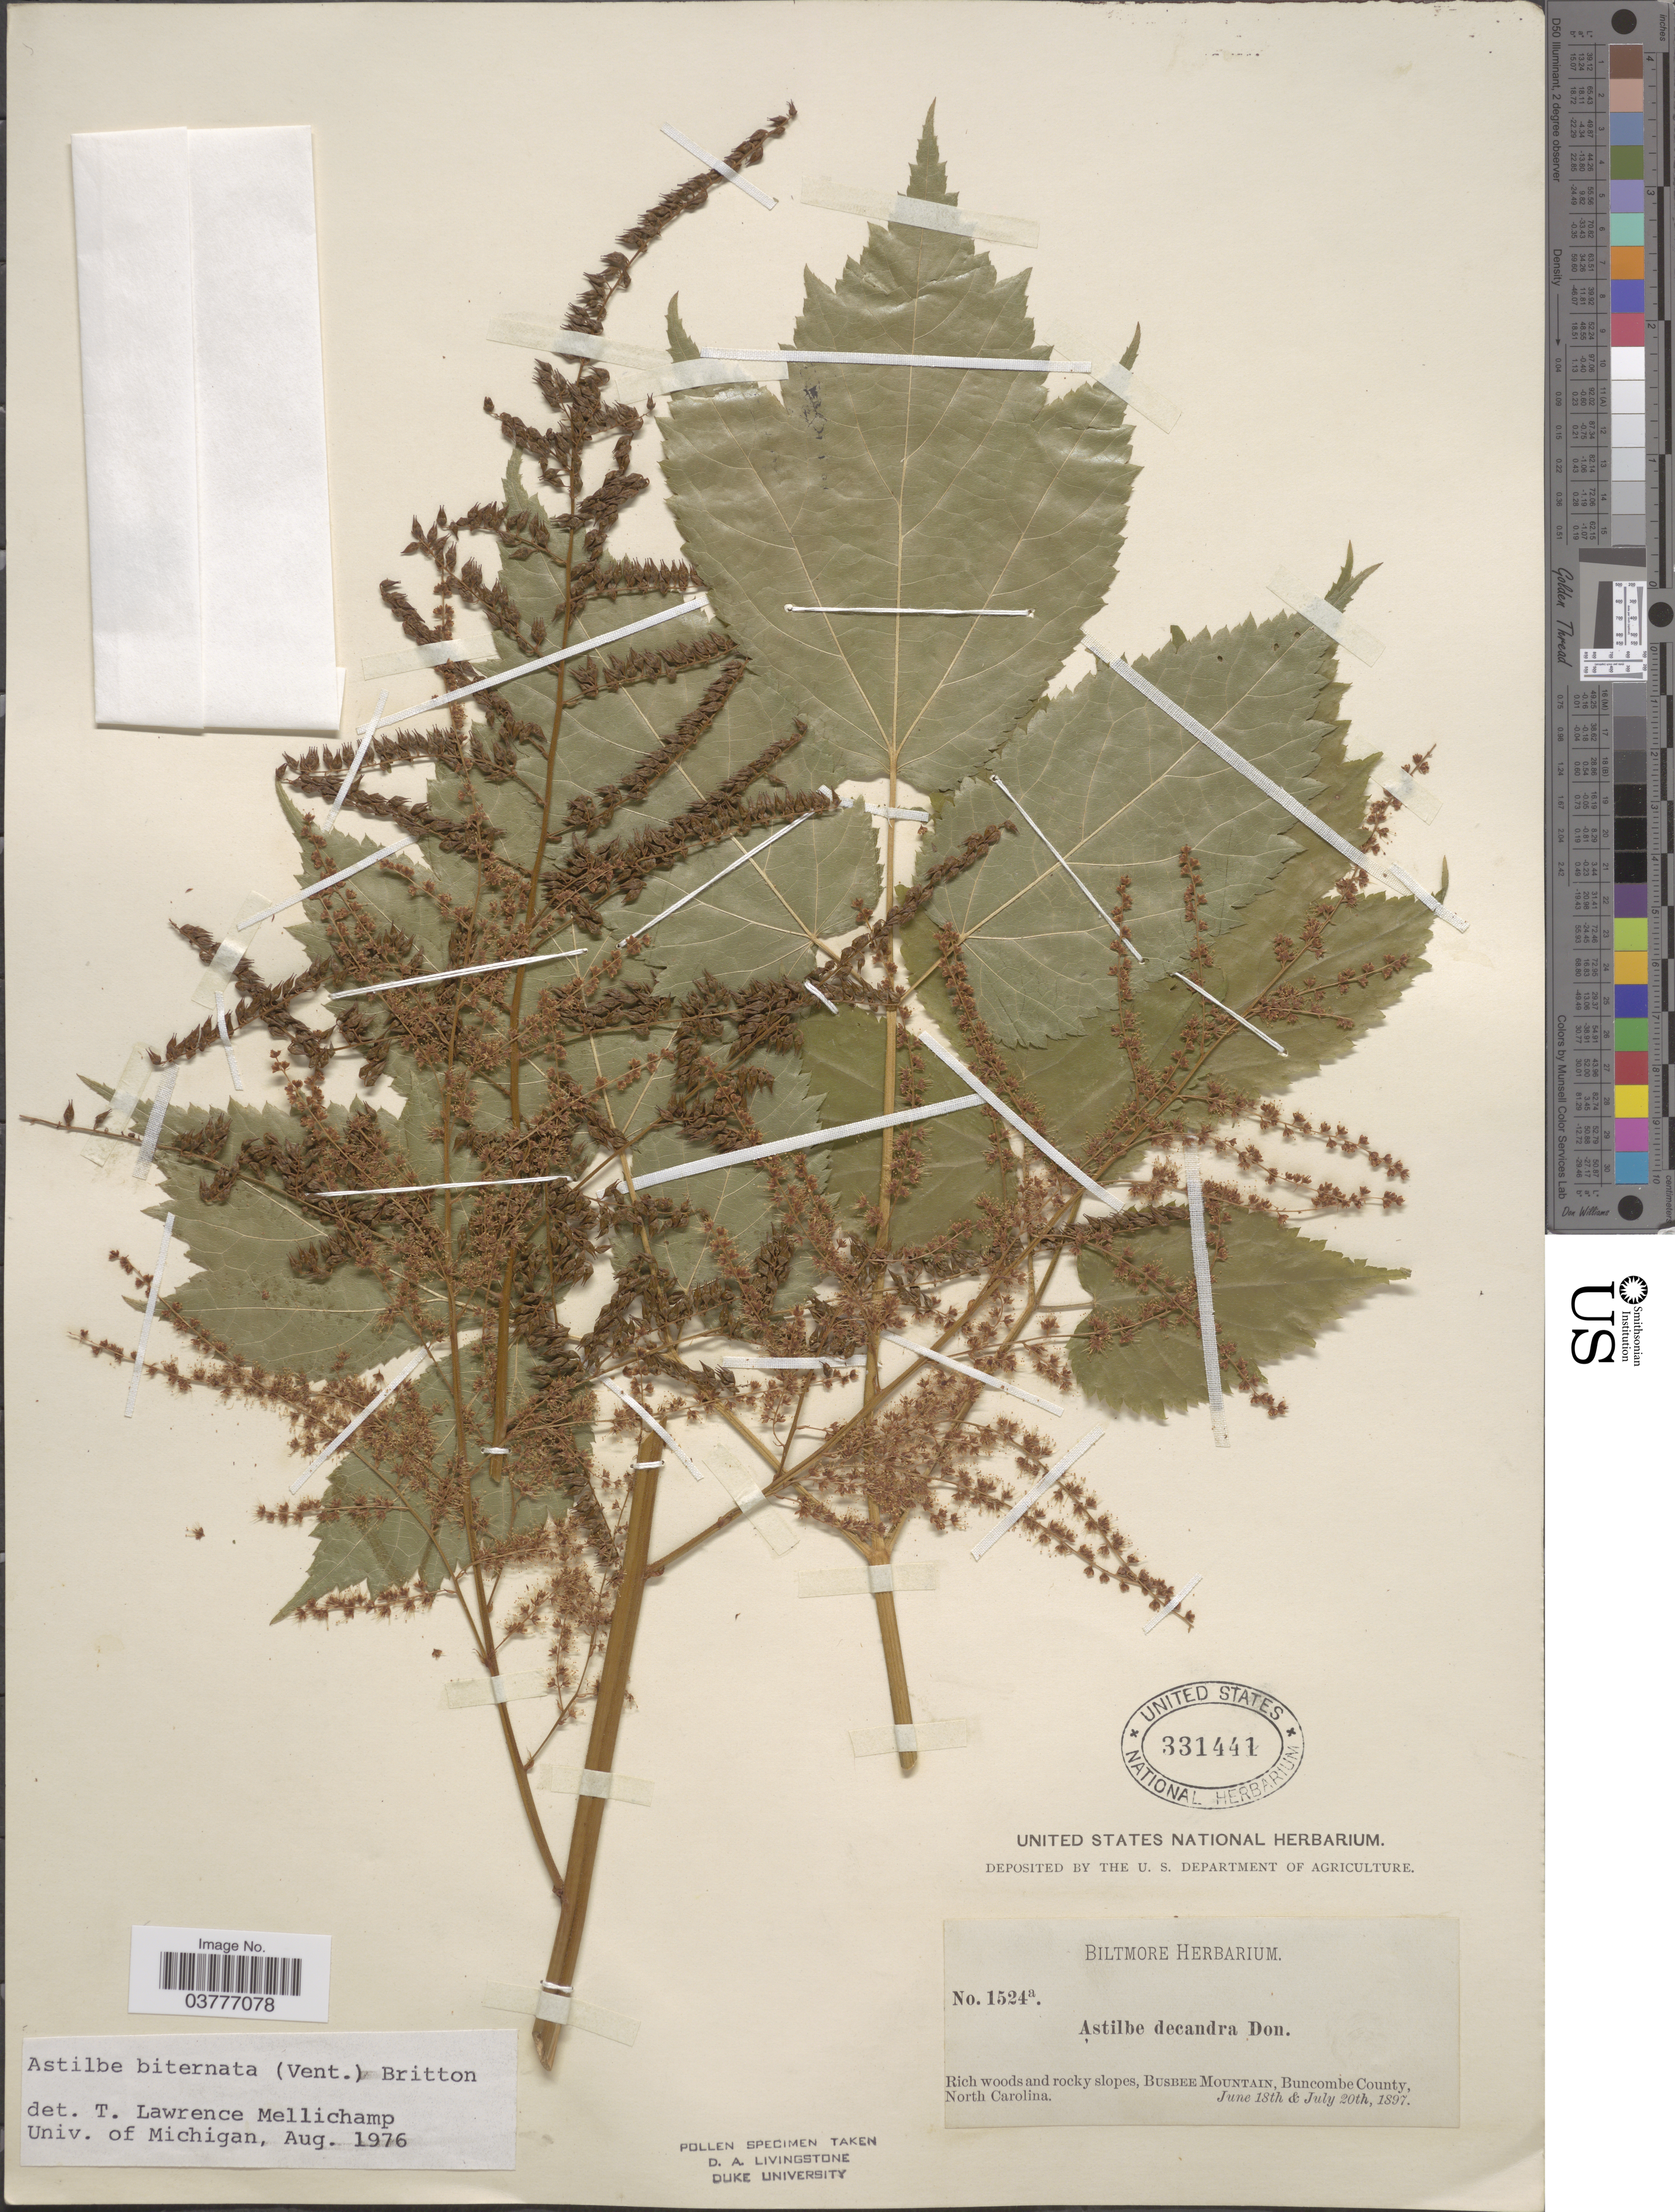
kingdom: Plantae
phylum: Tracheophyta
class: Magnoliopsida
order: Saxifragales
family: Saxifragaceae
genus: Astilbe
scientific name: Astilbe biternata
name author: (Vent.) Britton ex Kearney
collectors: ex herb. Biltmore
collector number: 1524a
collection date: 1897-06-18/1897-07-20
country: United States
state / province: North Carolina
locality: Rich woods and rocky slopes, Busbee Mountain, Buncombe County.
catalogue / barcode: US 331441